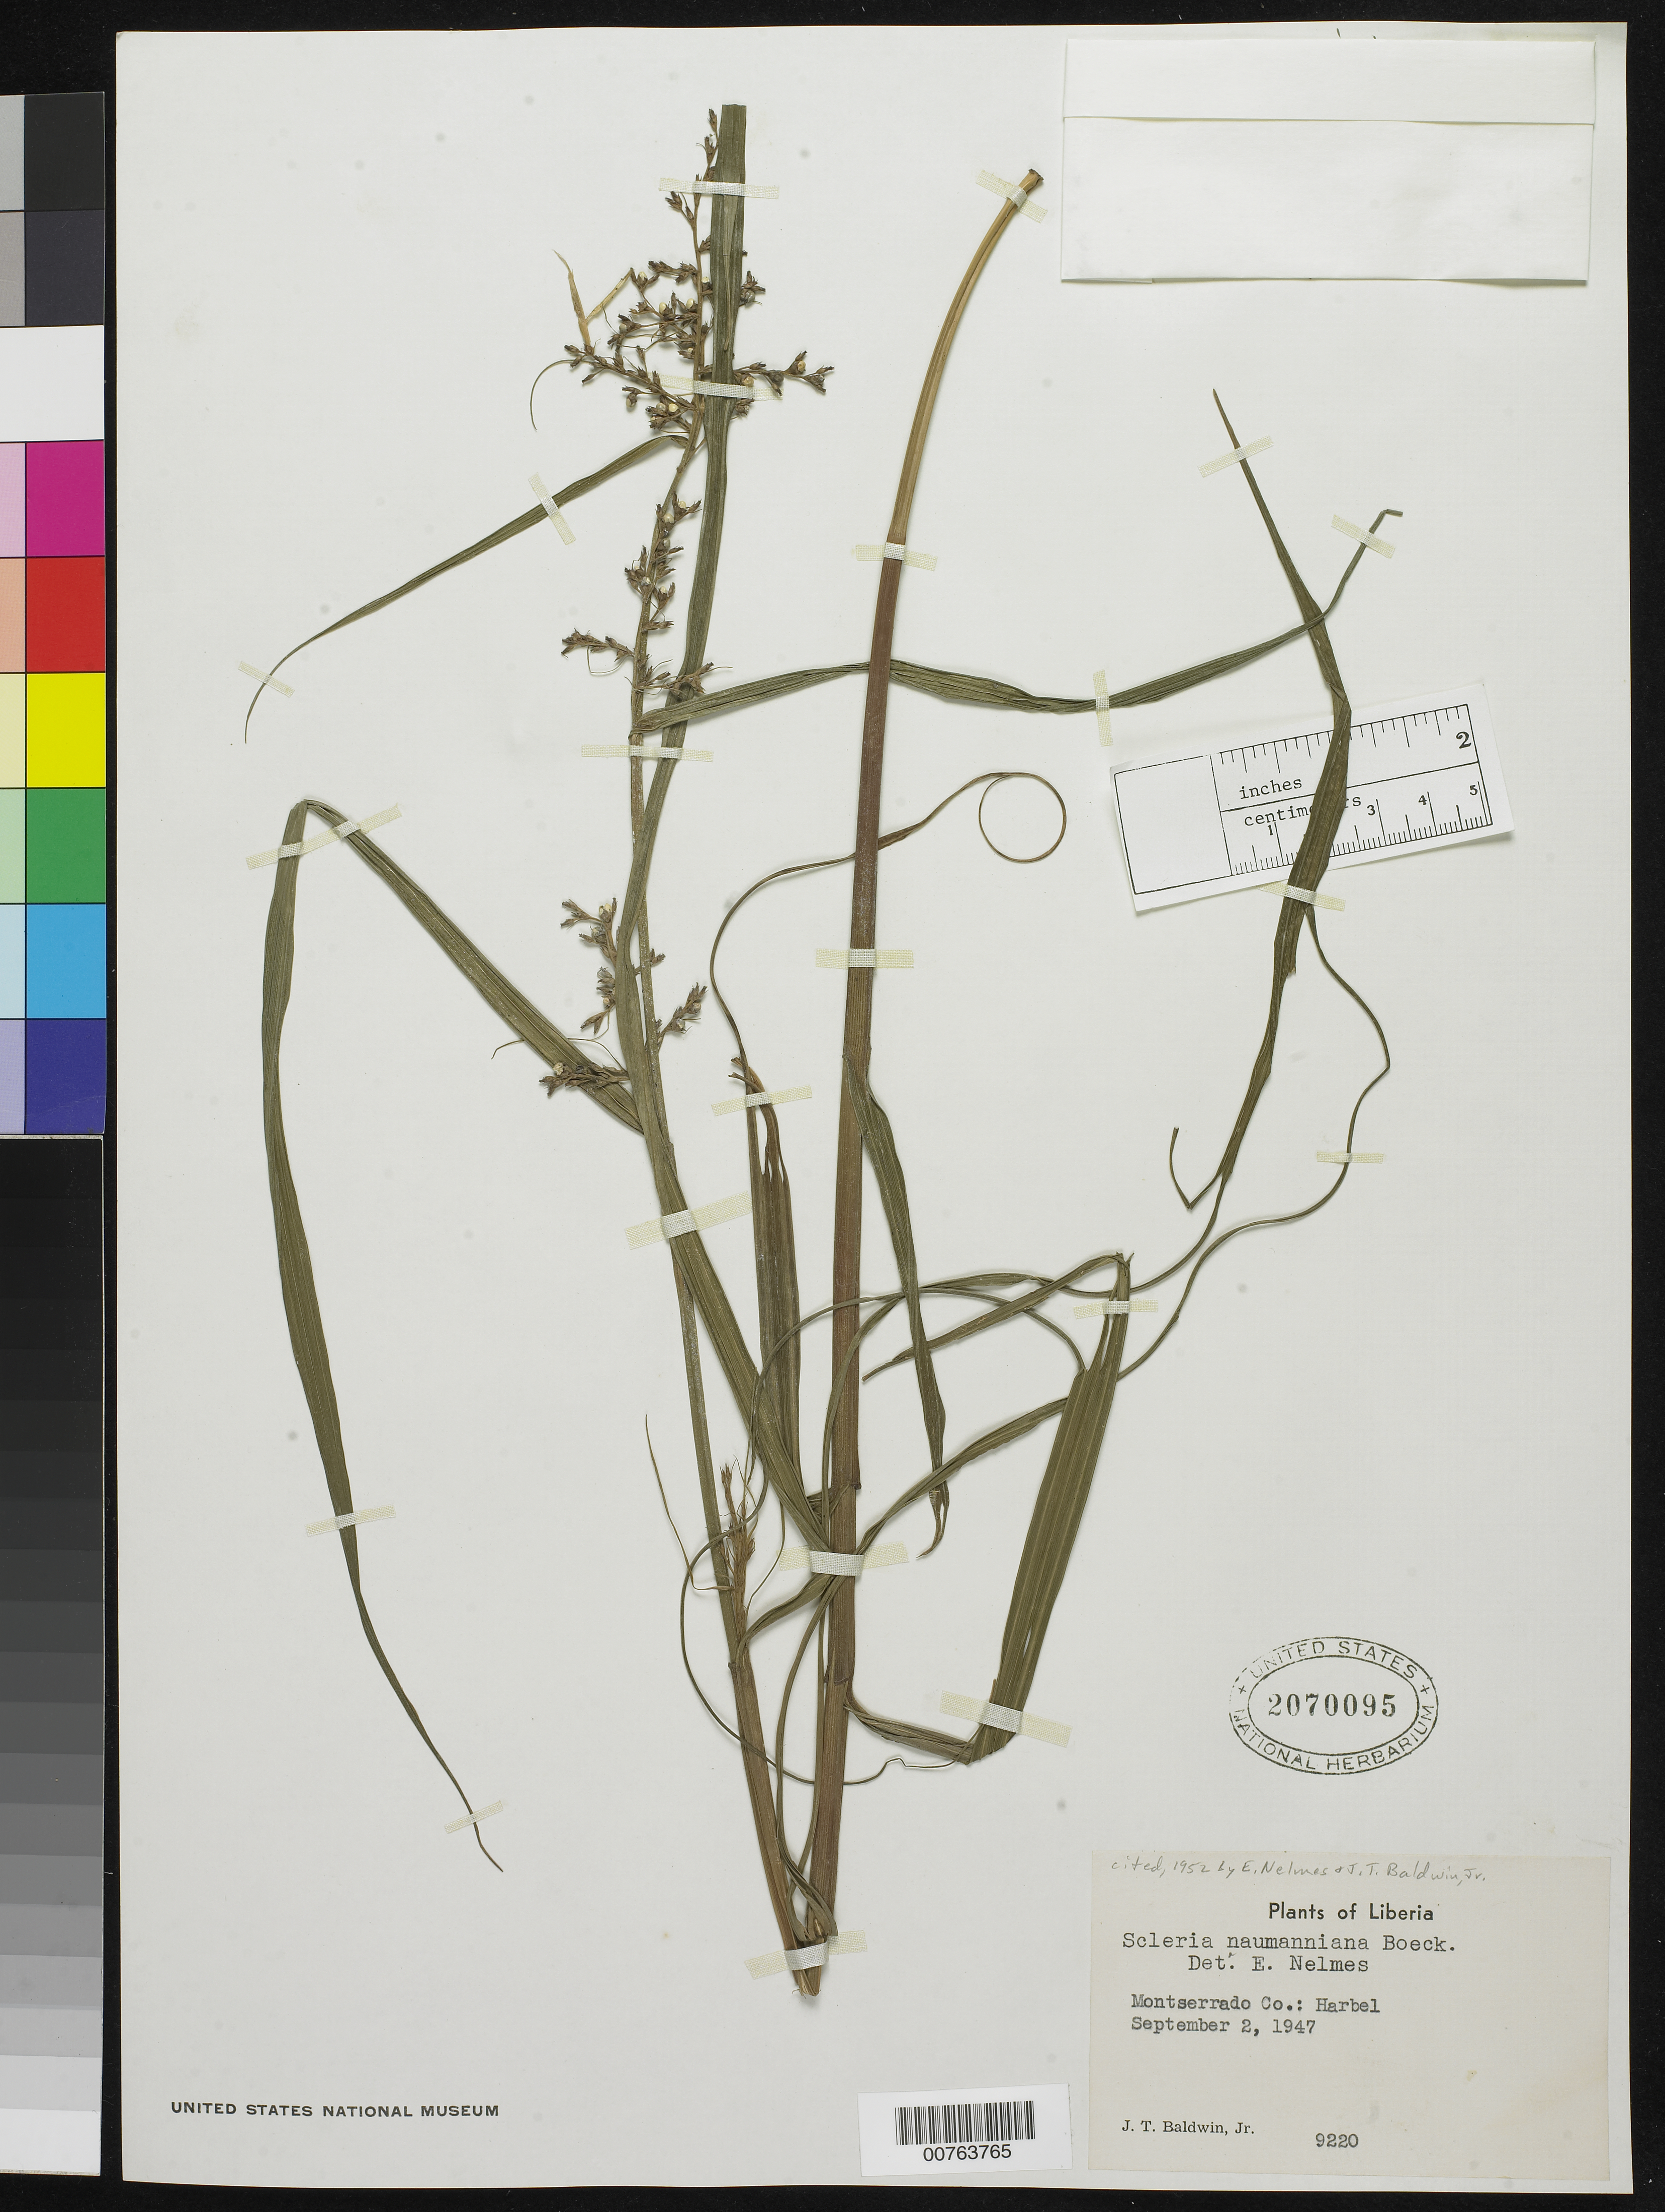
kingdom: Plantae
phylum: Tracheophyta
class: Liliopsida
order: Poales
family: Cyperaceae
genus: Scleria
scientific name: Scleria naumanniana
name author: Boeckeler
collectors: J. T. Baldwin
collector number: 9220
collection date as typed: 2 Sep 1947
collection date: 1947-09-02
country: Liberia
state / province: Montserrado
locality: Harbel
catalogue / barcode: US 2070095